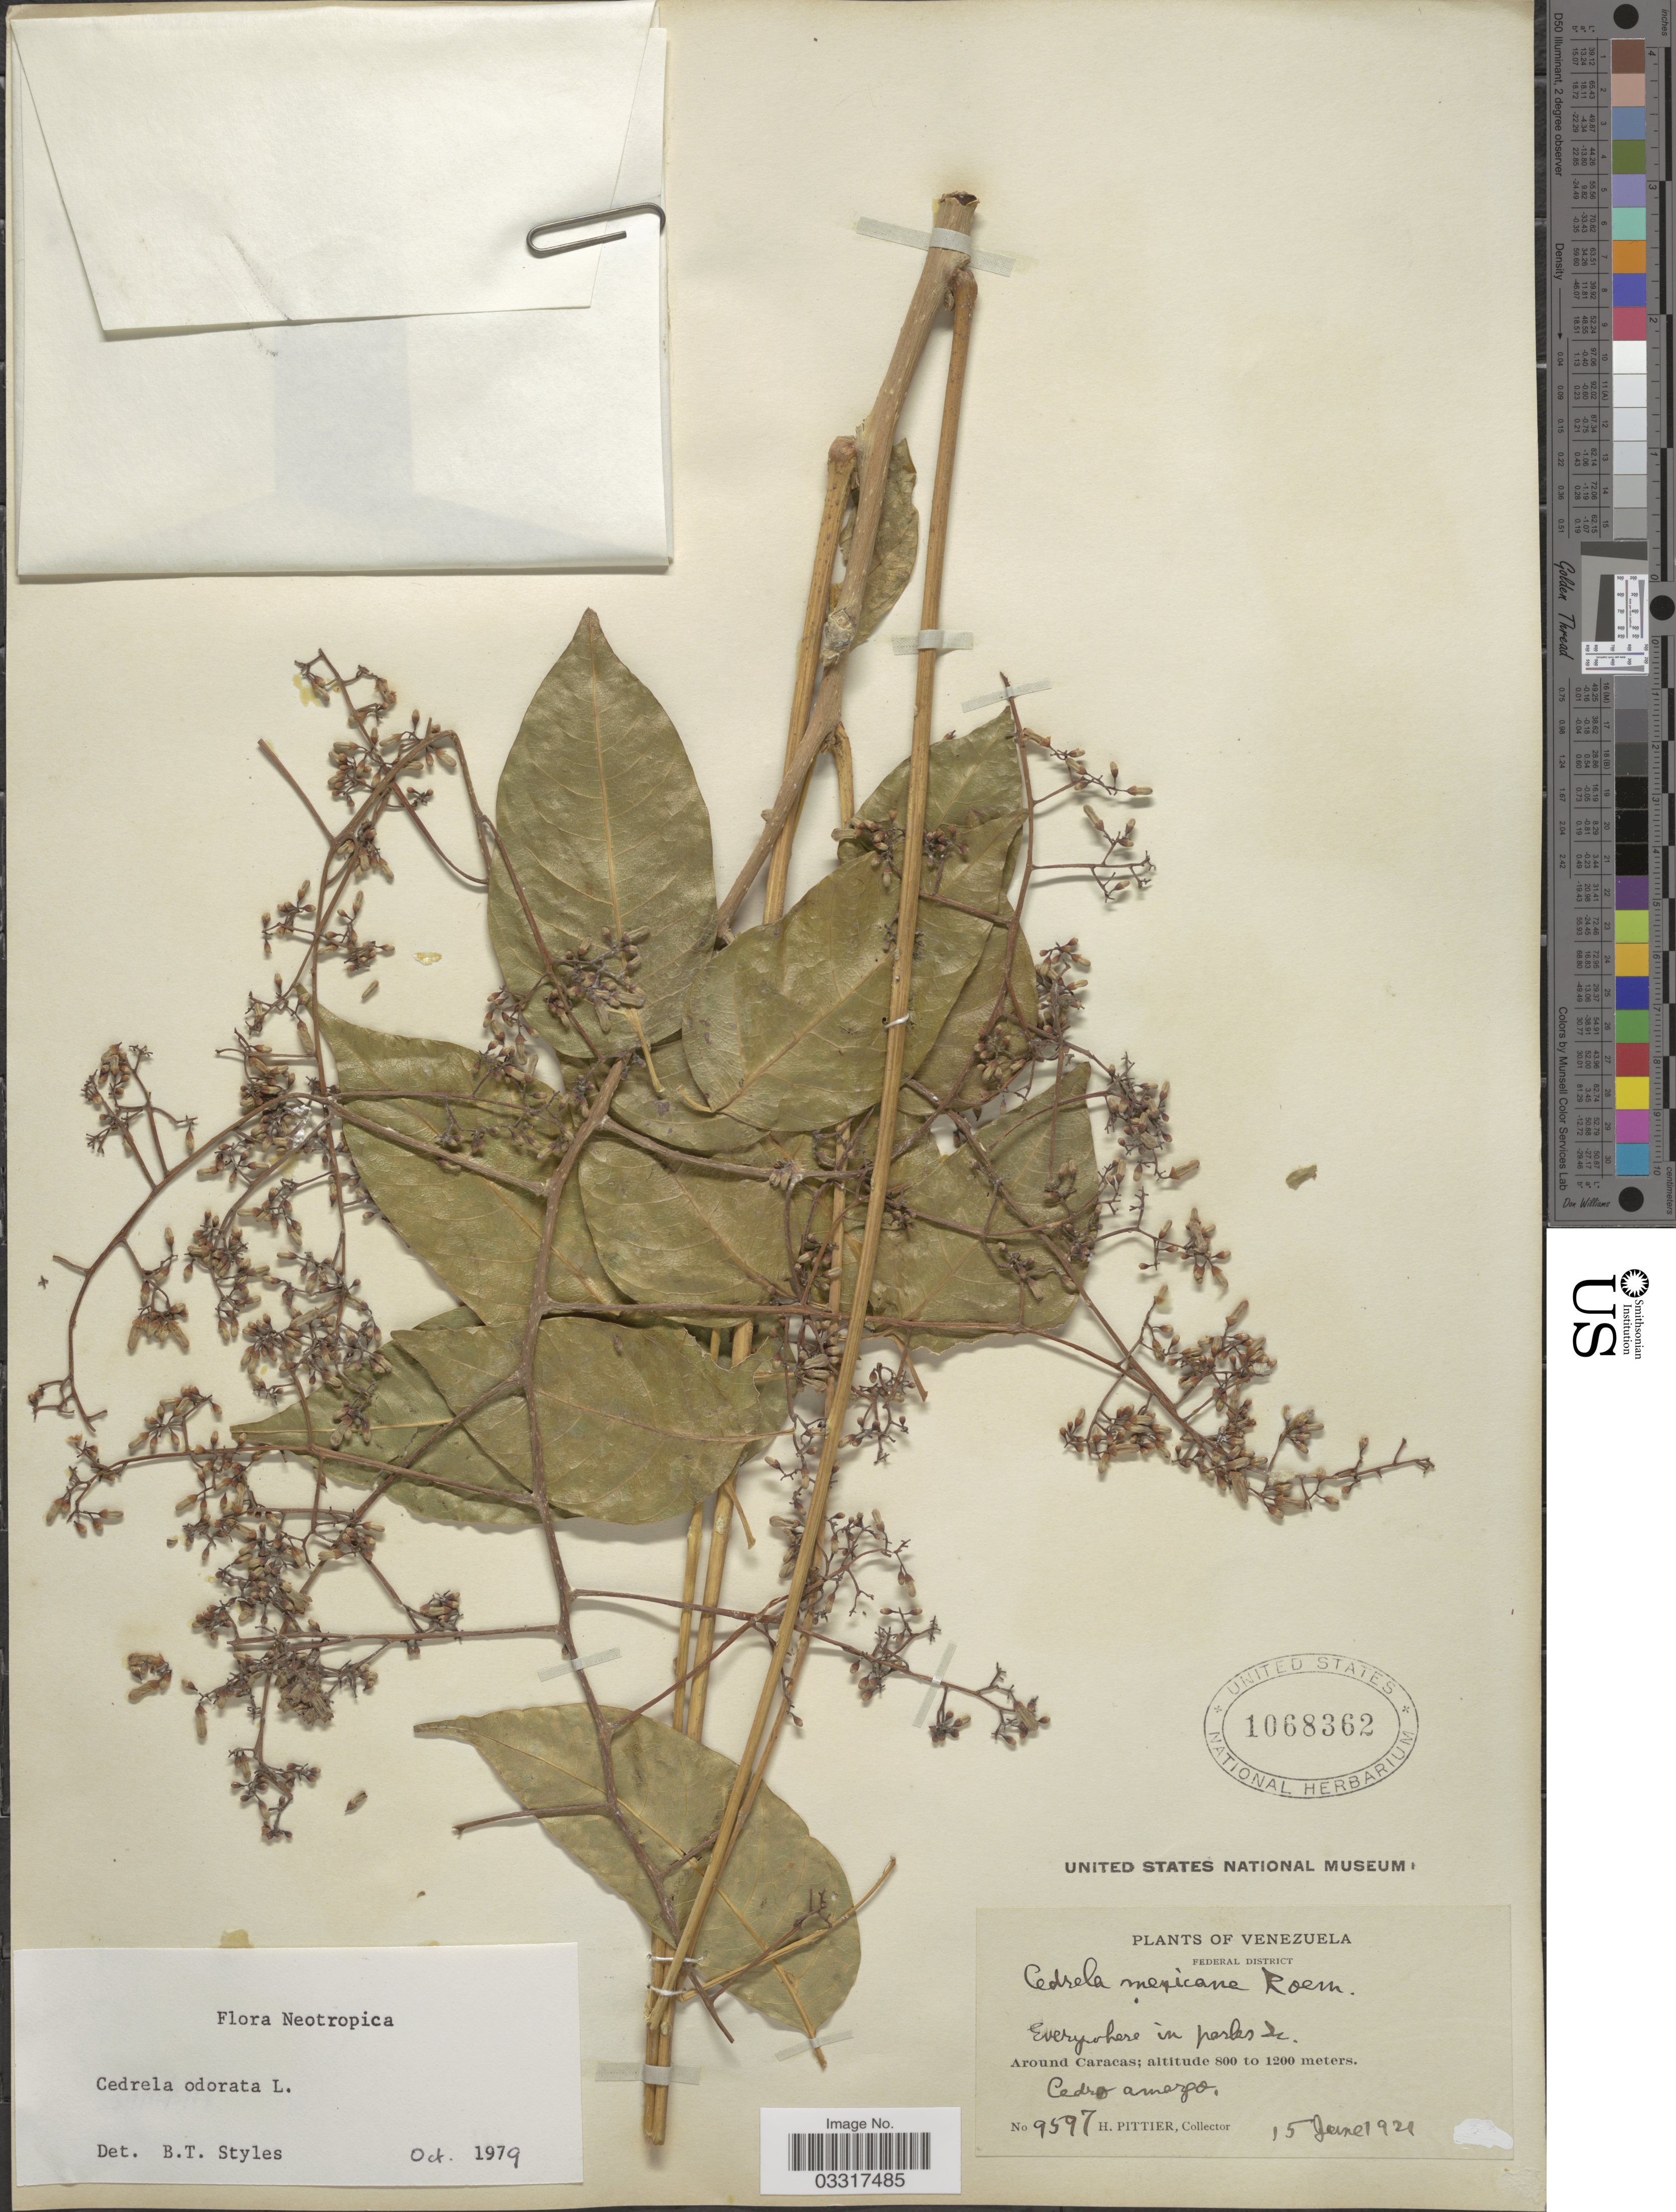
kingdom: Plantae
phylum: Tracheophyta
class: Magnoliopsida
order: Sapindales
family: Meliaceae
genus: Cedrela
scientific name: Cedrela odorata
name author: L.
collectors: H. F. Pittier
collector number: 9597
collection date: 1921-06-15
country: Venezuela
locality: Federal District. Around Caracas. Cedro amergo.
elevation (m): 800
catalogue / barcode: US 1068362